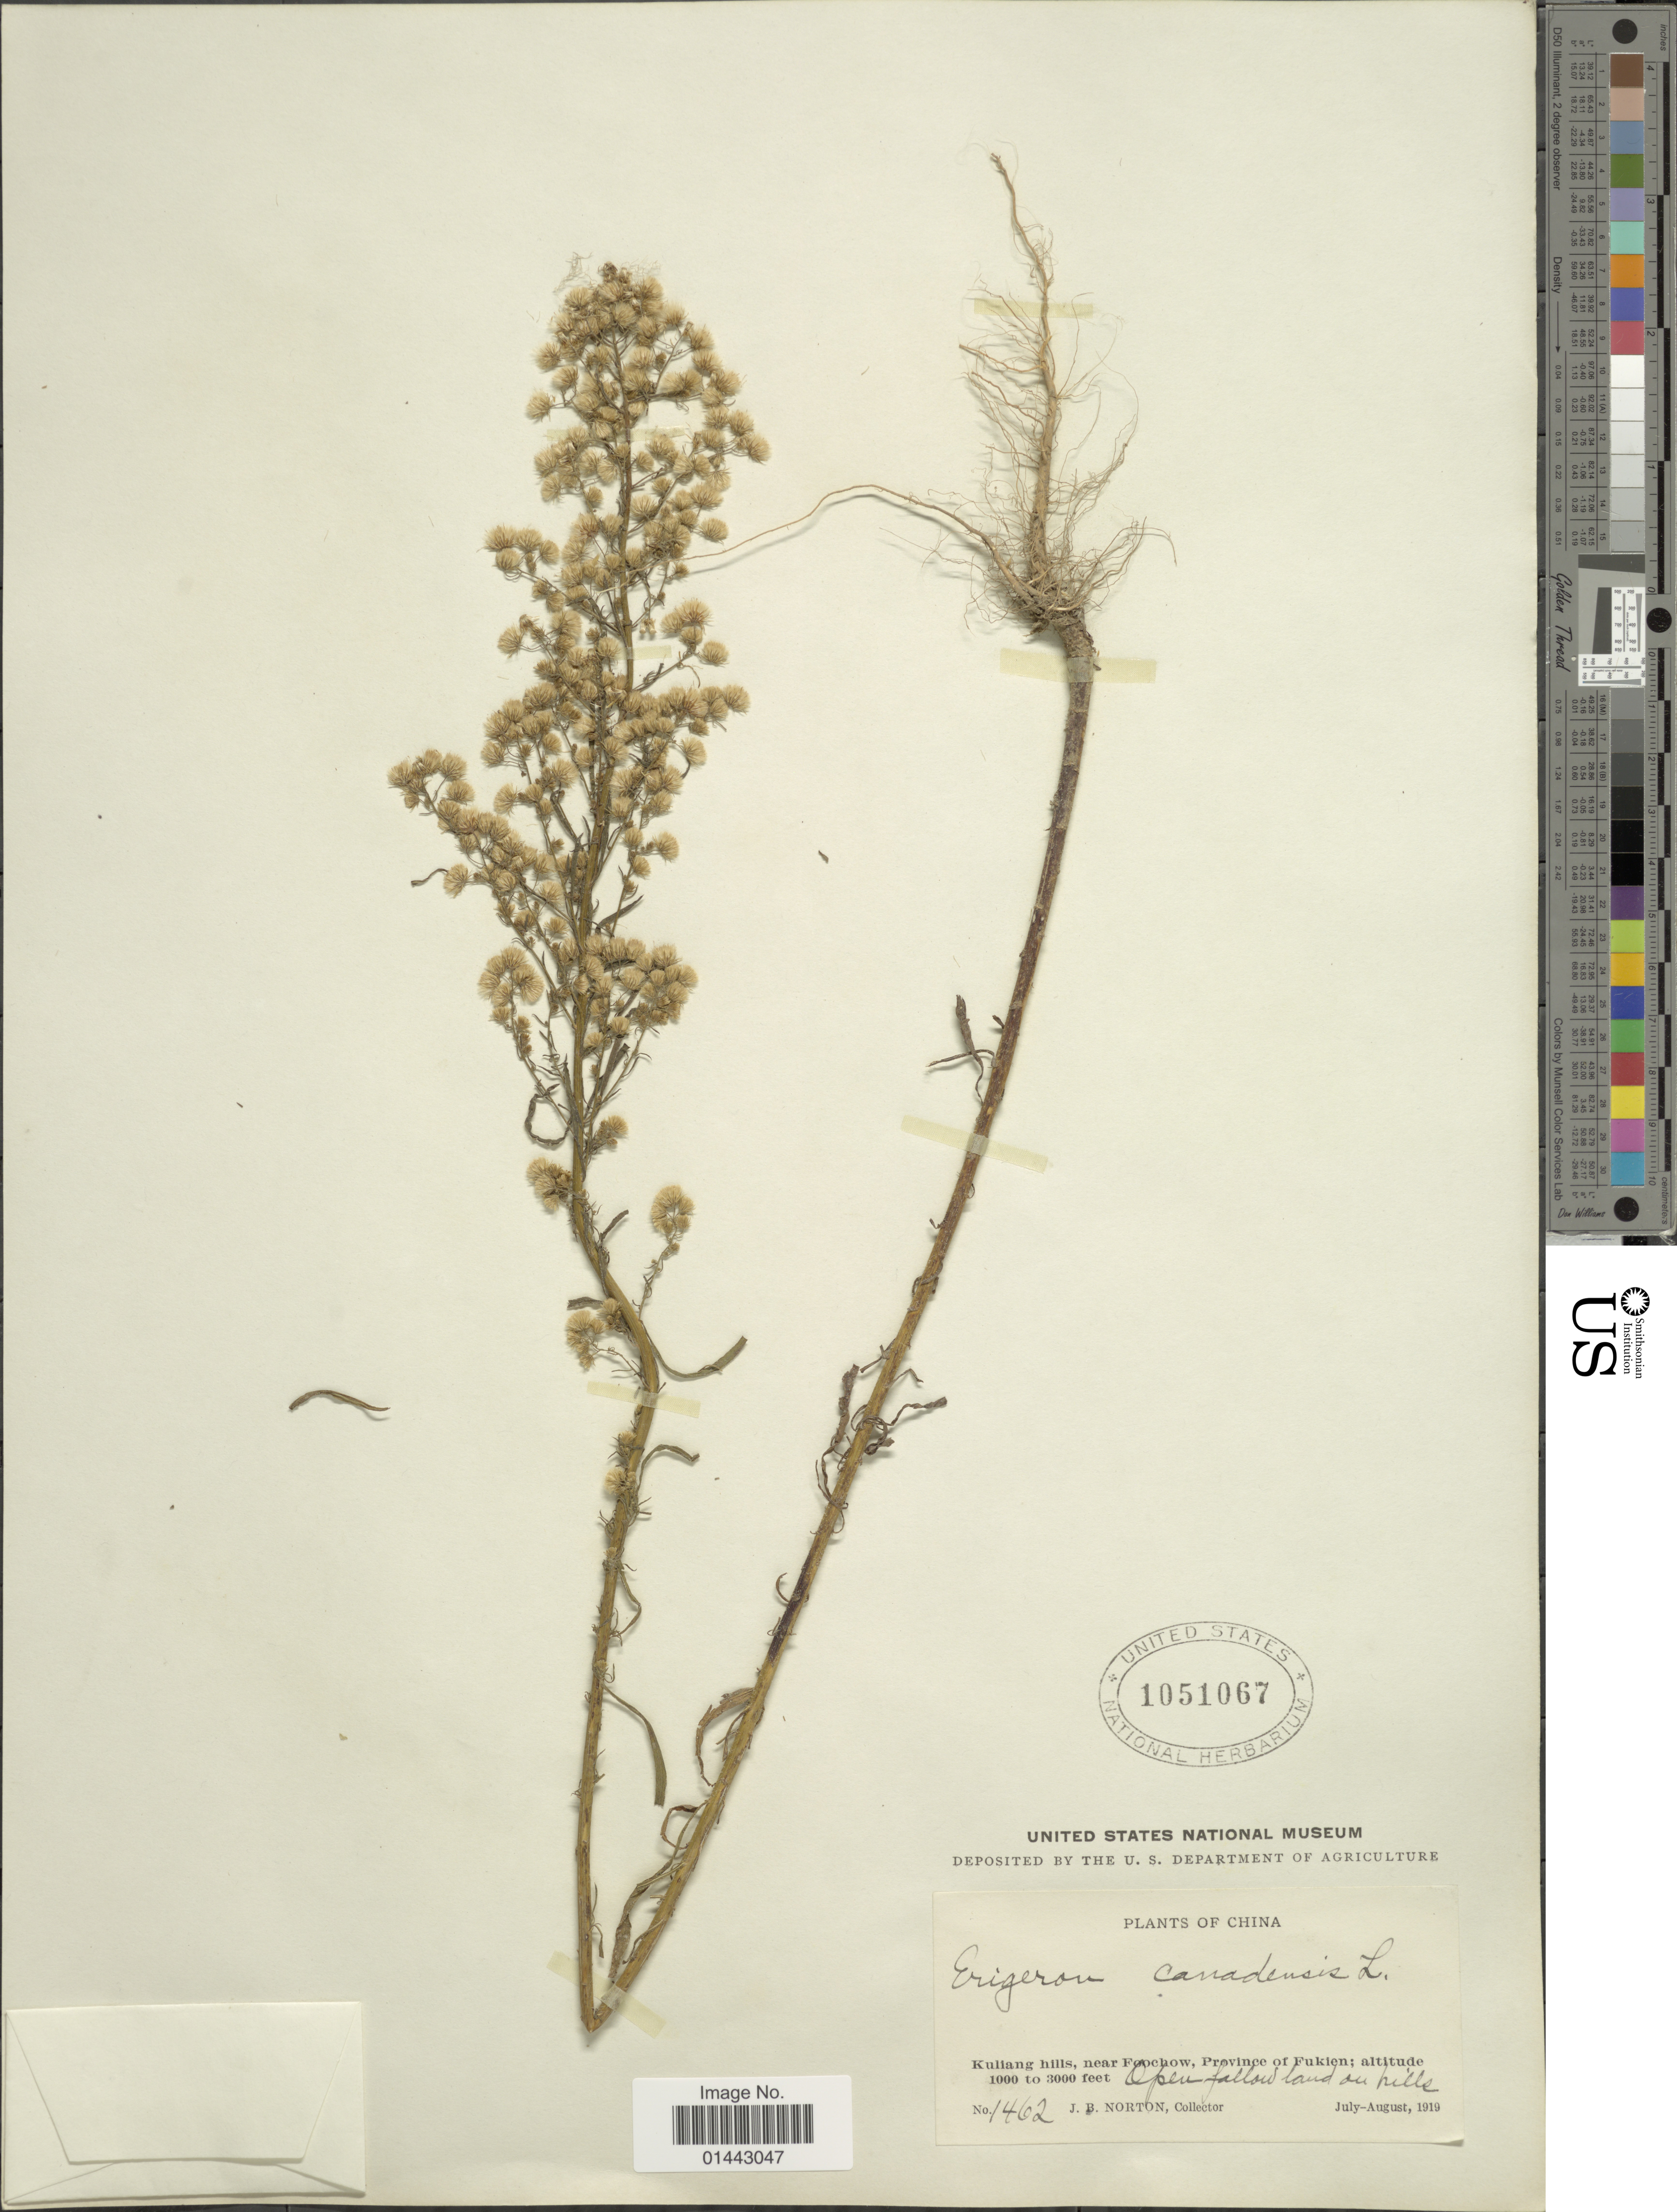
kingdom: Plantae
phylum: Tracheophyta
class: Magnoliopsida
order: Asterales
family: Asteraceae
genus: Erigeron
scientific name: Erigeron canadensis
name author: L.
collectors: J. B. Norton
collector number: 1462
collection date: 1919-07/1919-08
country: China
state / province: Fujian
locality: Kuliang hills, near Foochow, open fallow land on hills. [interpreted]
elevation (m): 305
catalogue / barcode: US 1051067